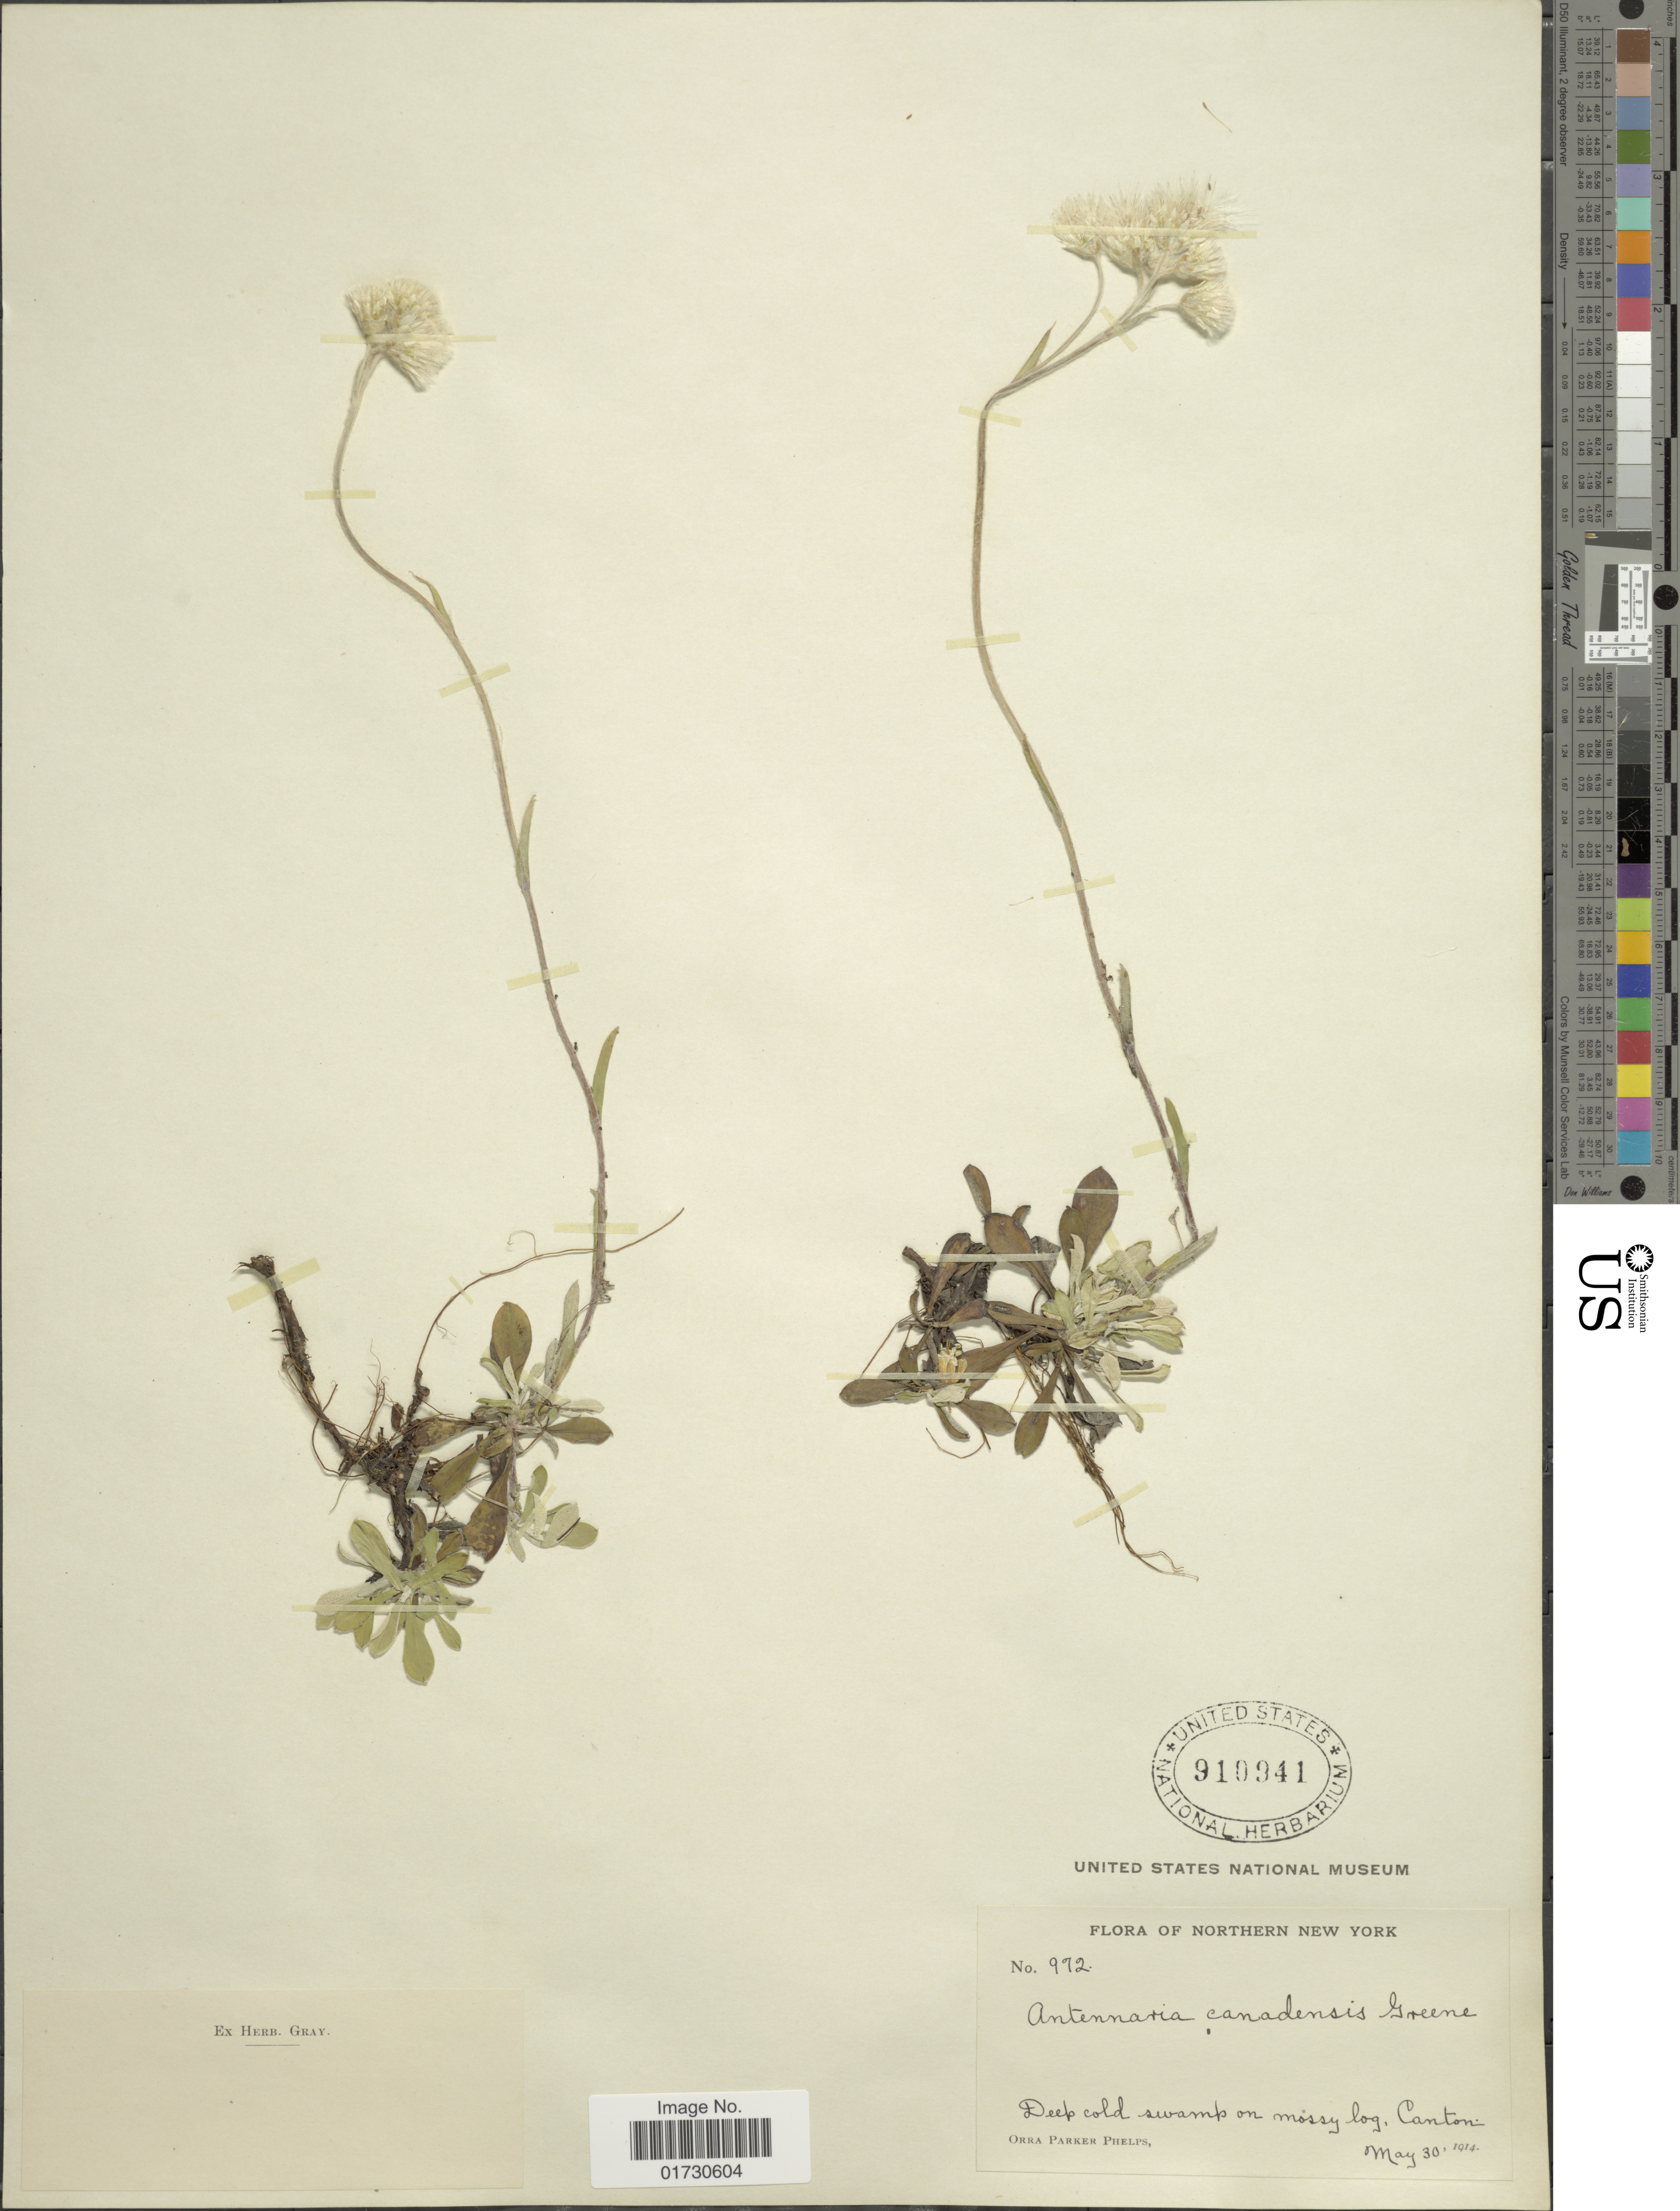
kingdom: Plantae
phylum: Tracheophyta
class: Magnoliopsida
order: Asterales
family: Asteraceae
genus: Antennaria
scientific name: Antennaria canadensis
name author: Greene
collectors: O. P. Phelps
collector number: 972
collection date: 1914-05-30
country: United States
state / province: New York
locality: Northern New York, Deep cold swamp on mossy log, Canton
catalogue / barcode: US 910941